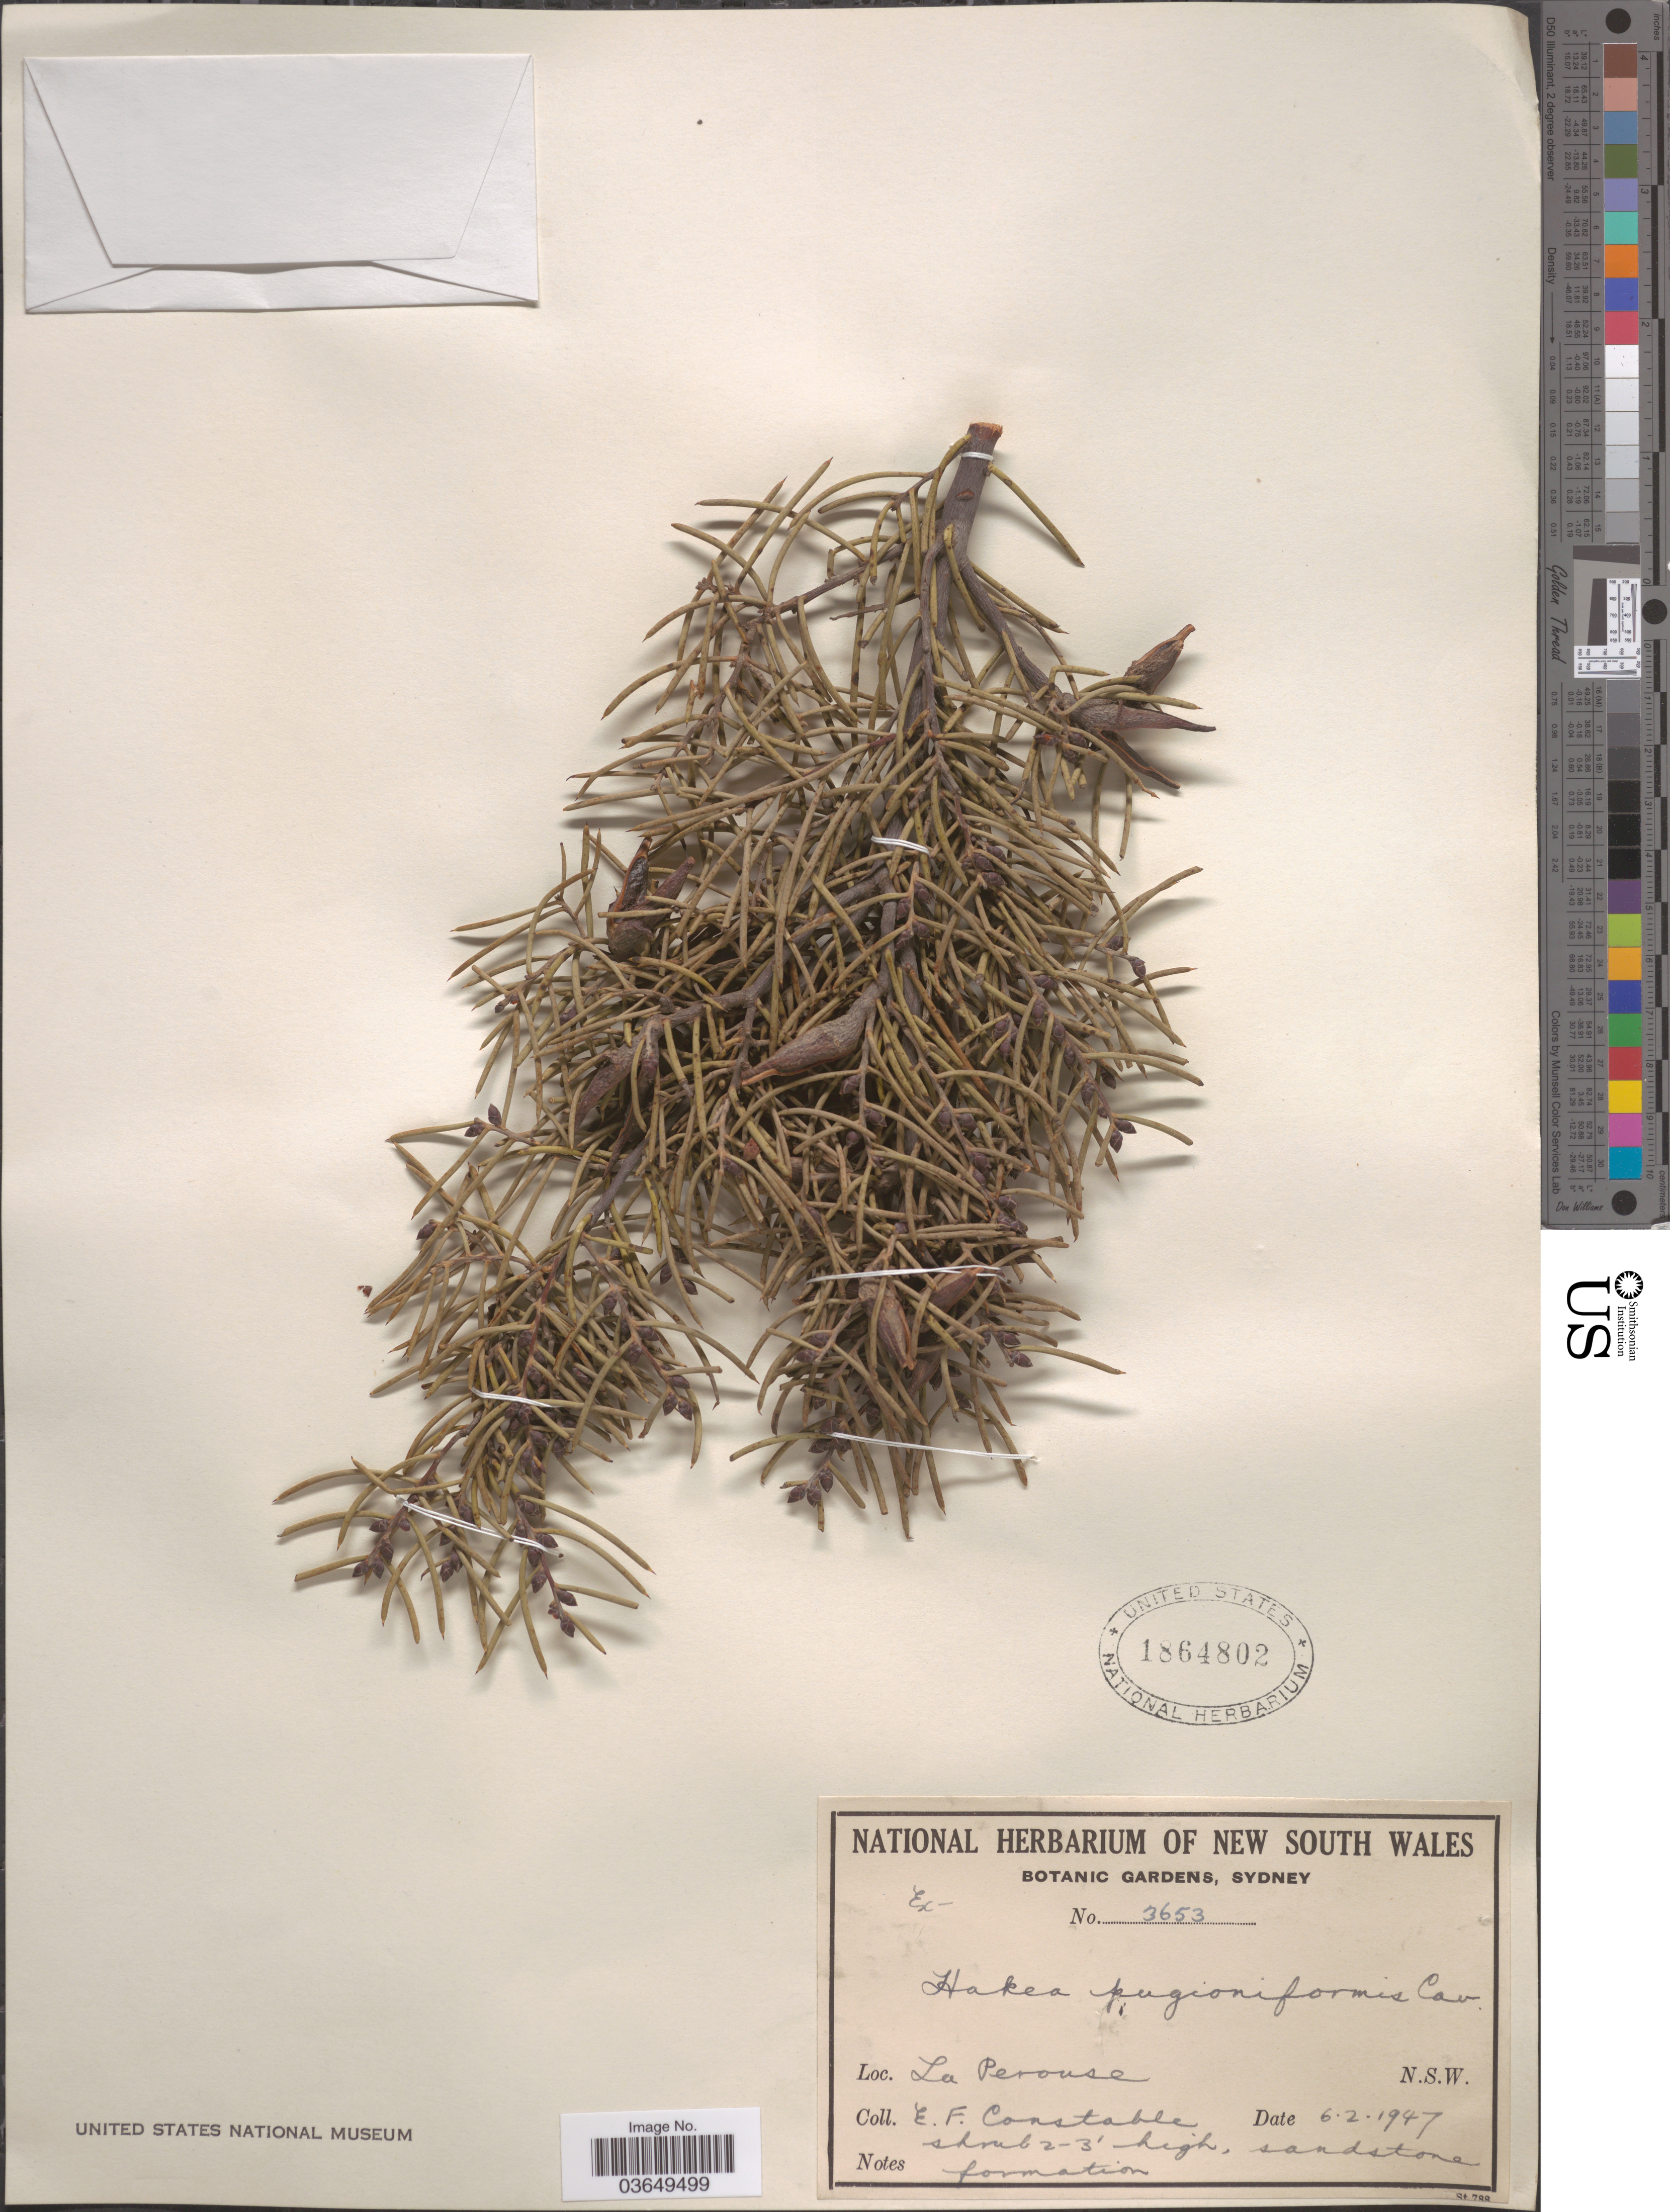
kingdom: Plantae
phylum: Tracheophyta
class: Magnoliopsida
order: Proteales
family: Proteaceae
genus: Hakea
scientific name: Hakea pugioniformis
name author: Cav.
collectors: E. F. Constable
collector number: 3653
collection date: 1947-02-06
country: Australia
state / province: New South Wales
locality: La Perouse.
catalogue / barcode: US 1864802